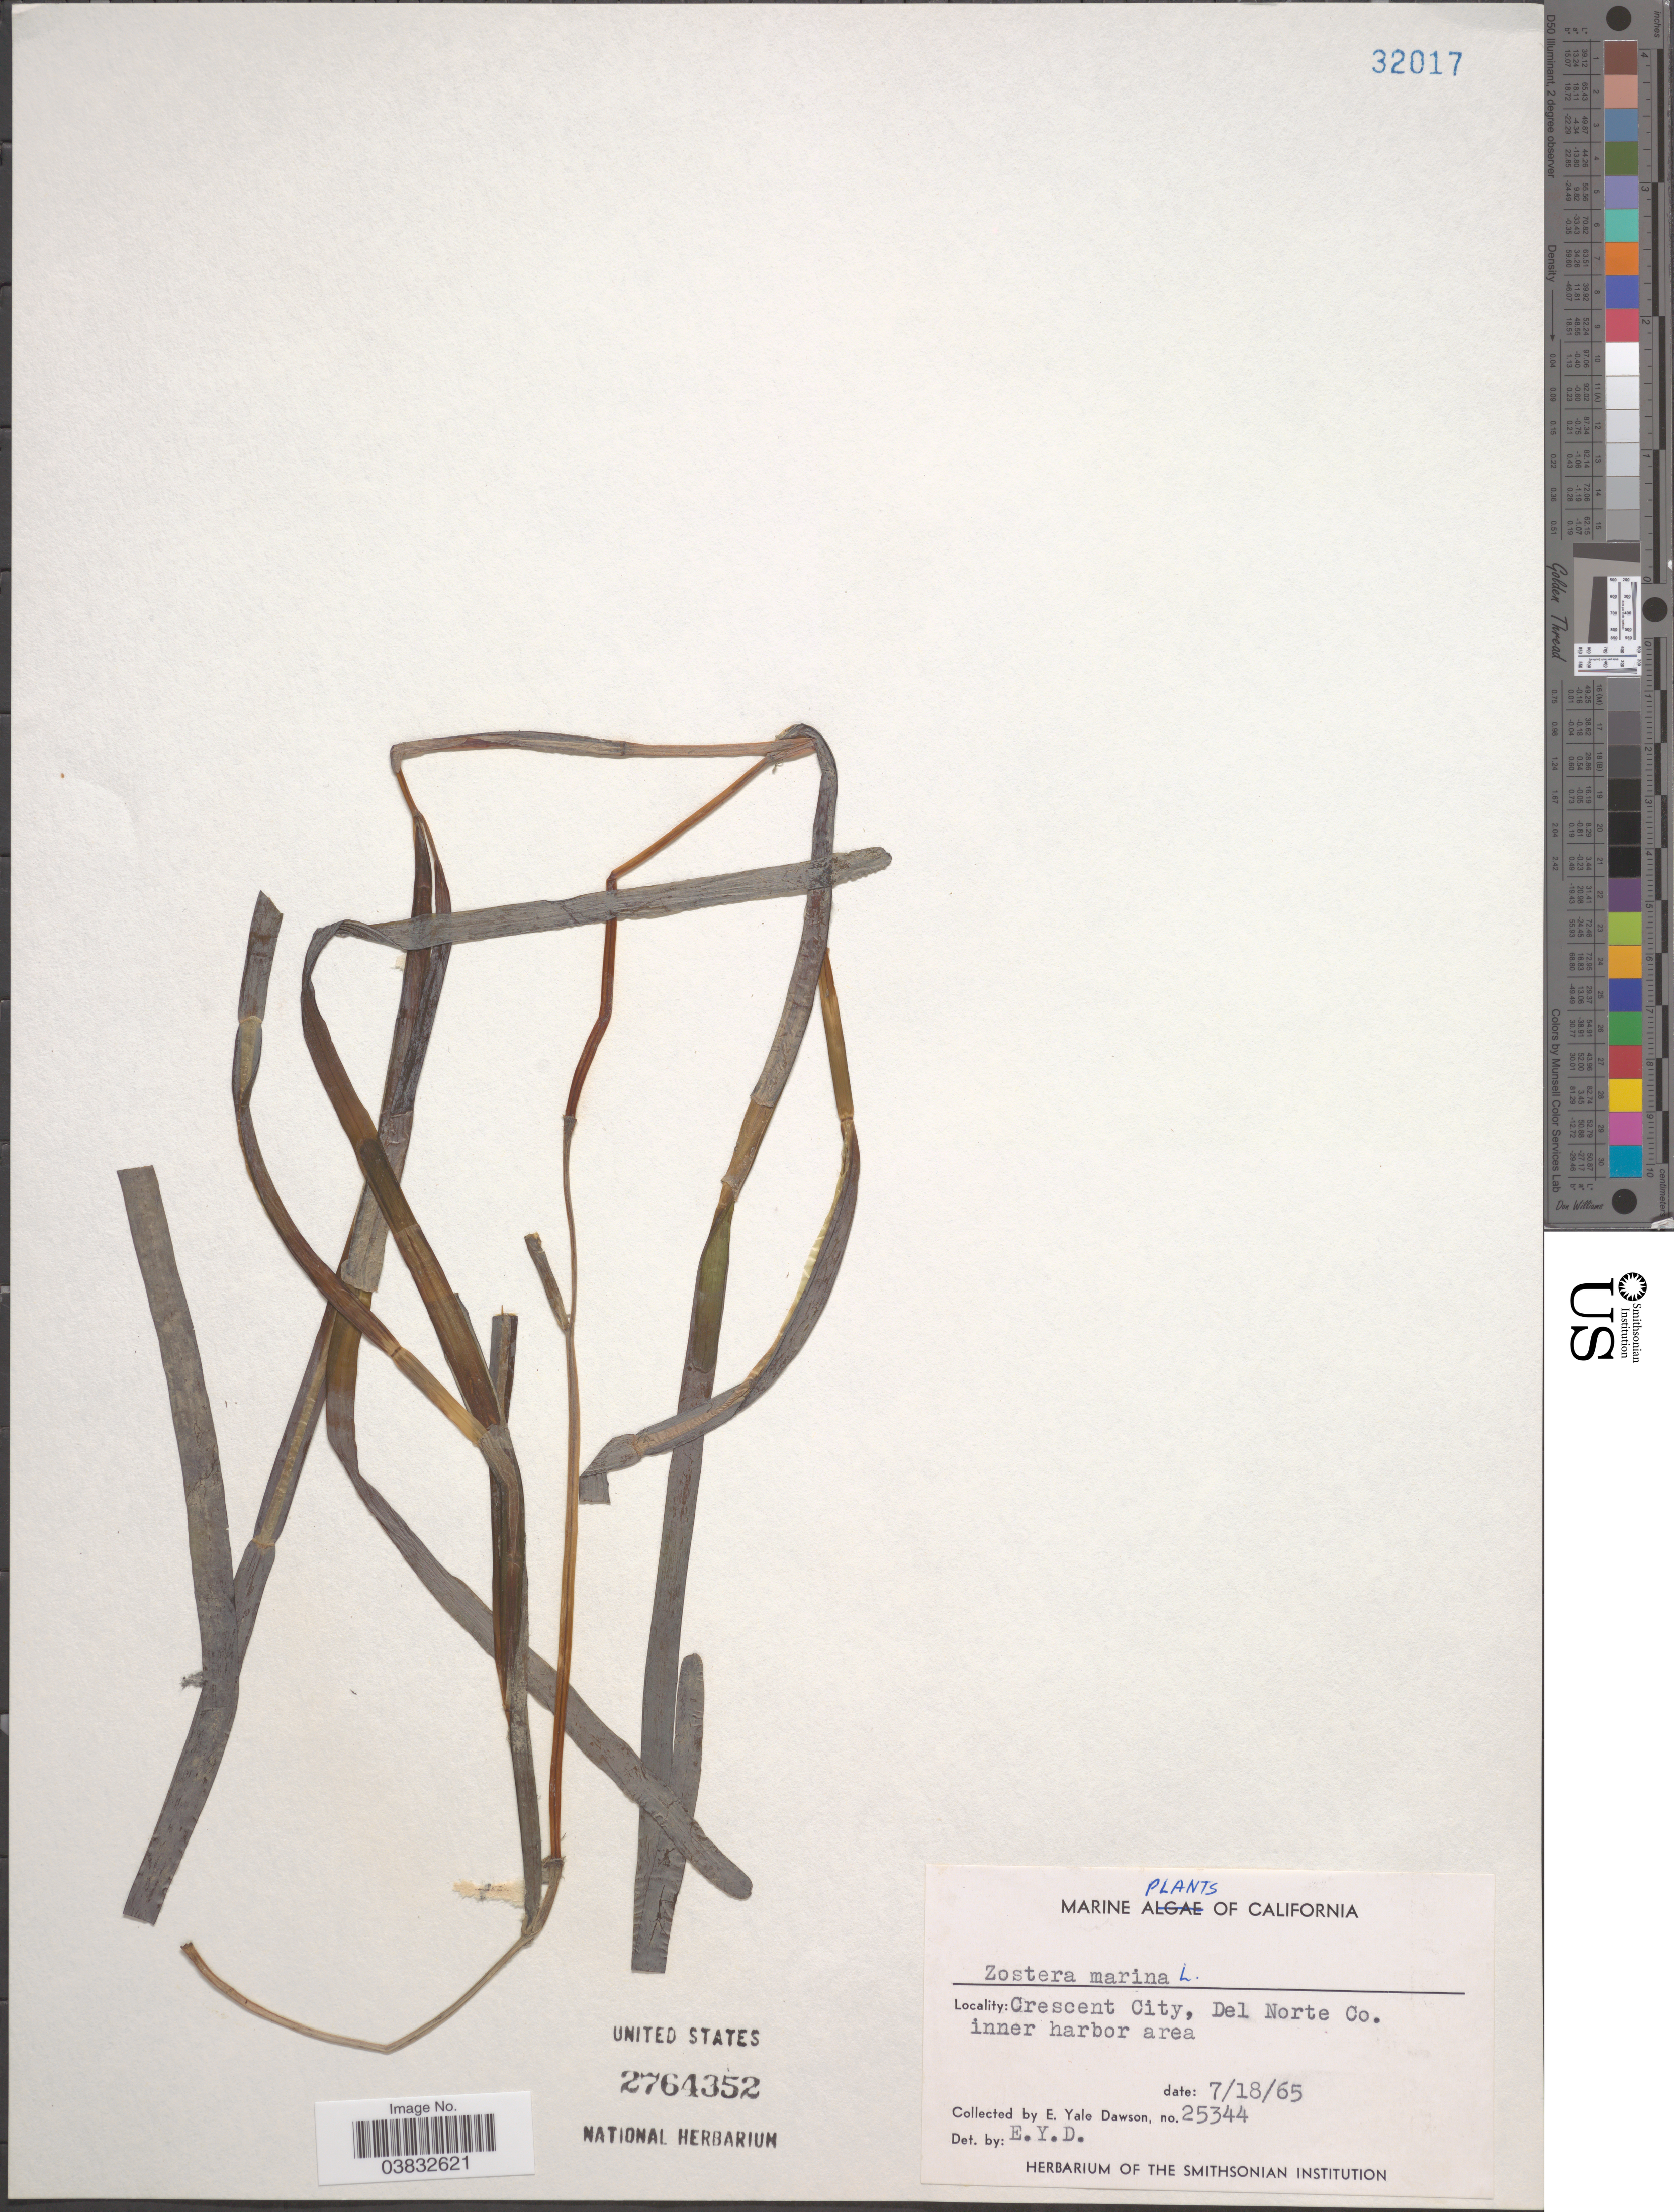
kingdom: Plantae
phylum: Tracheophyta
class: Liliopsida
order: Alismatales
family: Zosteraceae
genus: Zostera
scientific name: Zostera marina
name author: L.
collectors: N. Yensen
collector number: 25344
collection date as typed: Transcribed d/m/y: 18/7/65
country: United States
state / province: California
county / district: Del Norte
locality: Crescent City, Del Norte Co. Inner harbor area.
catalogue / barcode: US 2764352